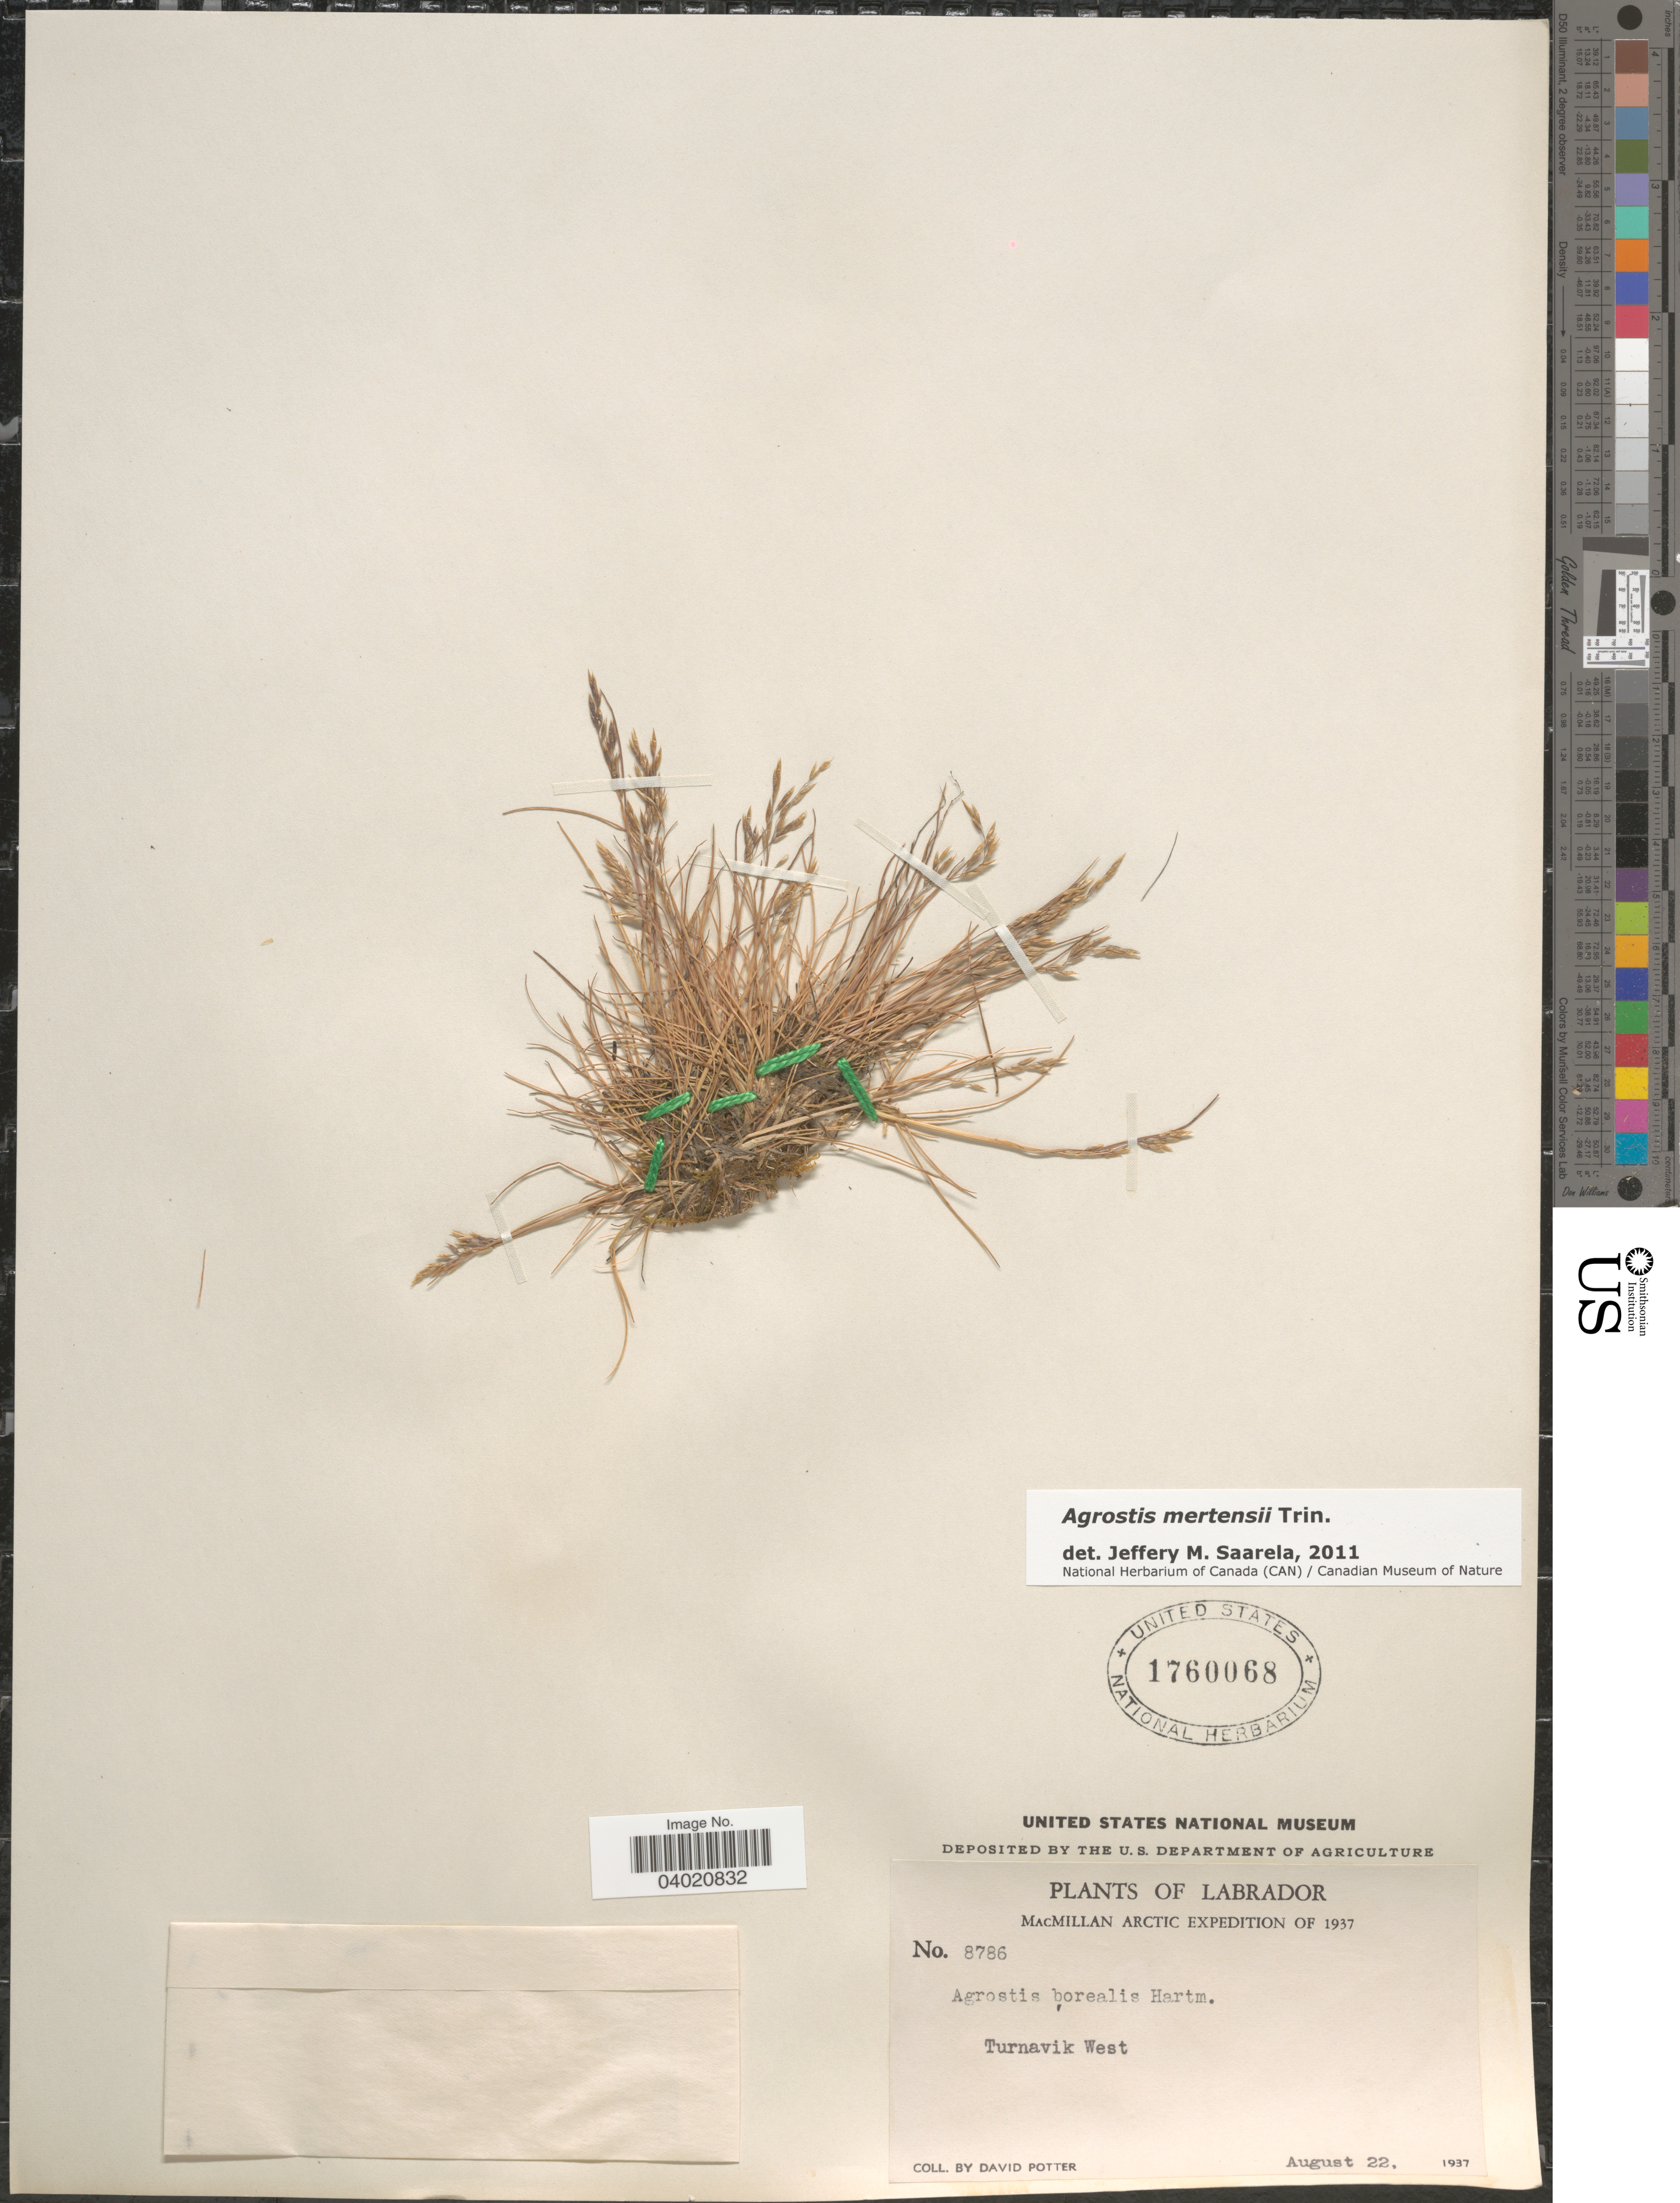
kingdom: Plantae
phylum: Tracheophyta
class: Liliopsida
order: Poales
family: Poaceae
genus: Agrostis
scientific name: Agrostis mertensii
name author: Trin.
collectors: D. Potter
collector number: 8786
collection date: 1937-08-22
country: Canada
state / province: Newfoundland and Labrador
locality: Labrador. Turnavik West.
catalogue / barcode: US 1760068